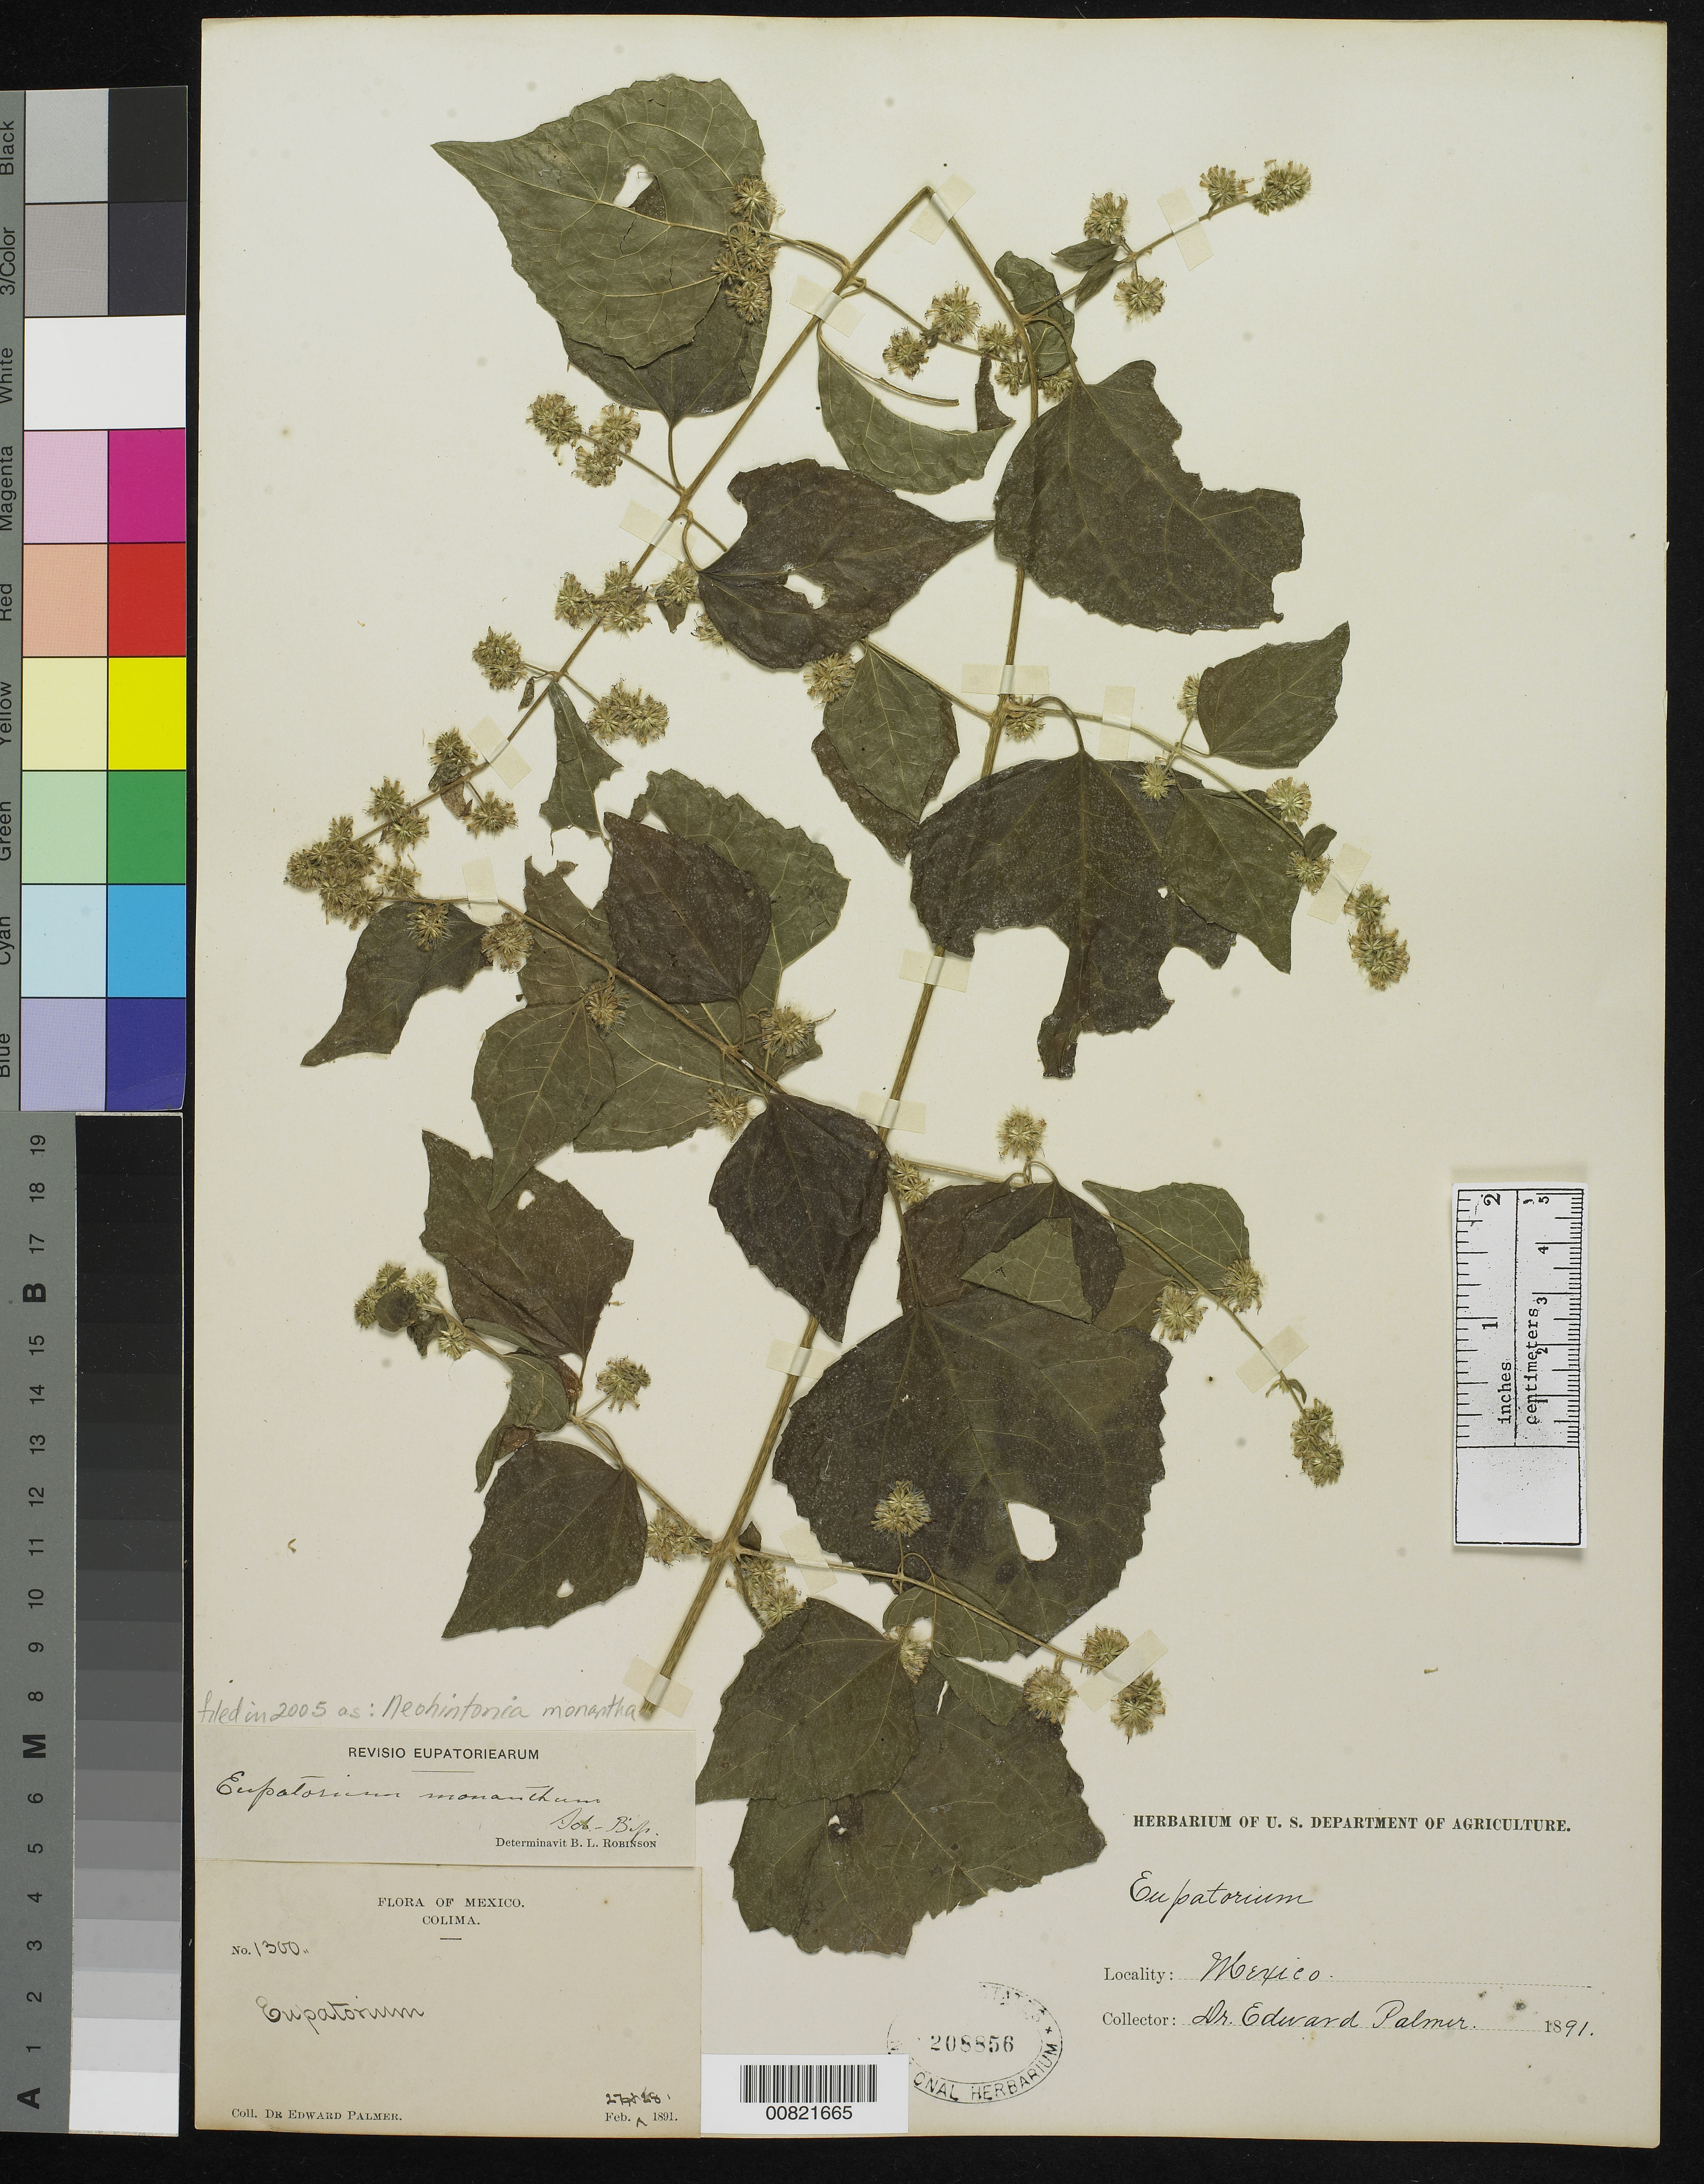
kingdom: Plantae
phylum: Tracheophyta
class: Magnoliopsida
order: Asterales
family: Asteraceae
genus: Neohintonia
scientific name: Neohintonia monantha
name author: (Sch. Bip.) R.M. King & H. Rob.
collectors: E. Palmer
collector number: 1300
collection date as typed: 27 Feb 1891 to 28 Feb 1891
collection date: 1891-02-27/1891-02-28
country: Mexico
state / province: Colima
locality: Colima.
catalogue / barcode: US 208856